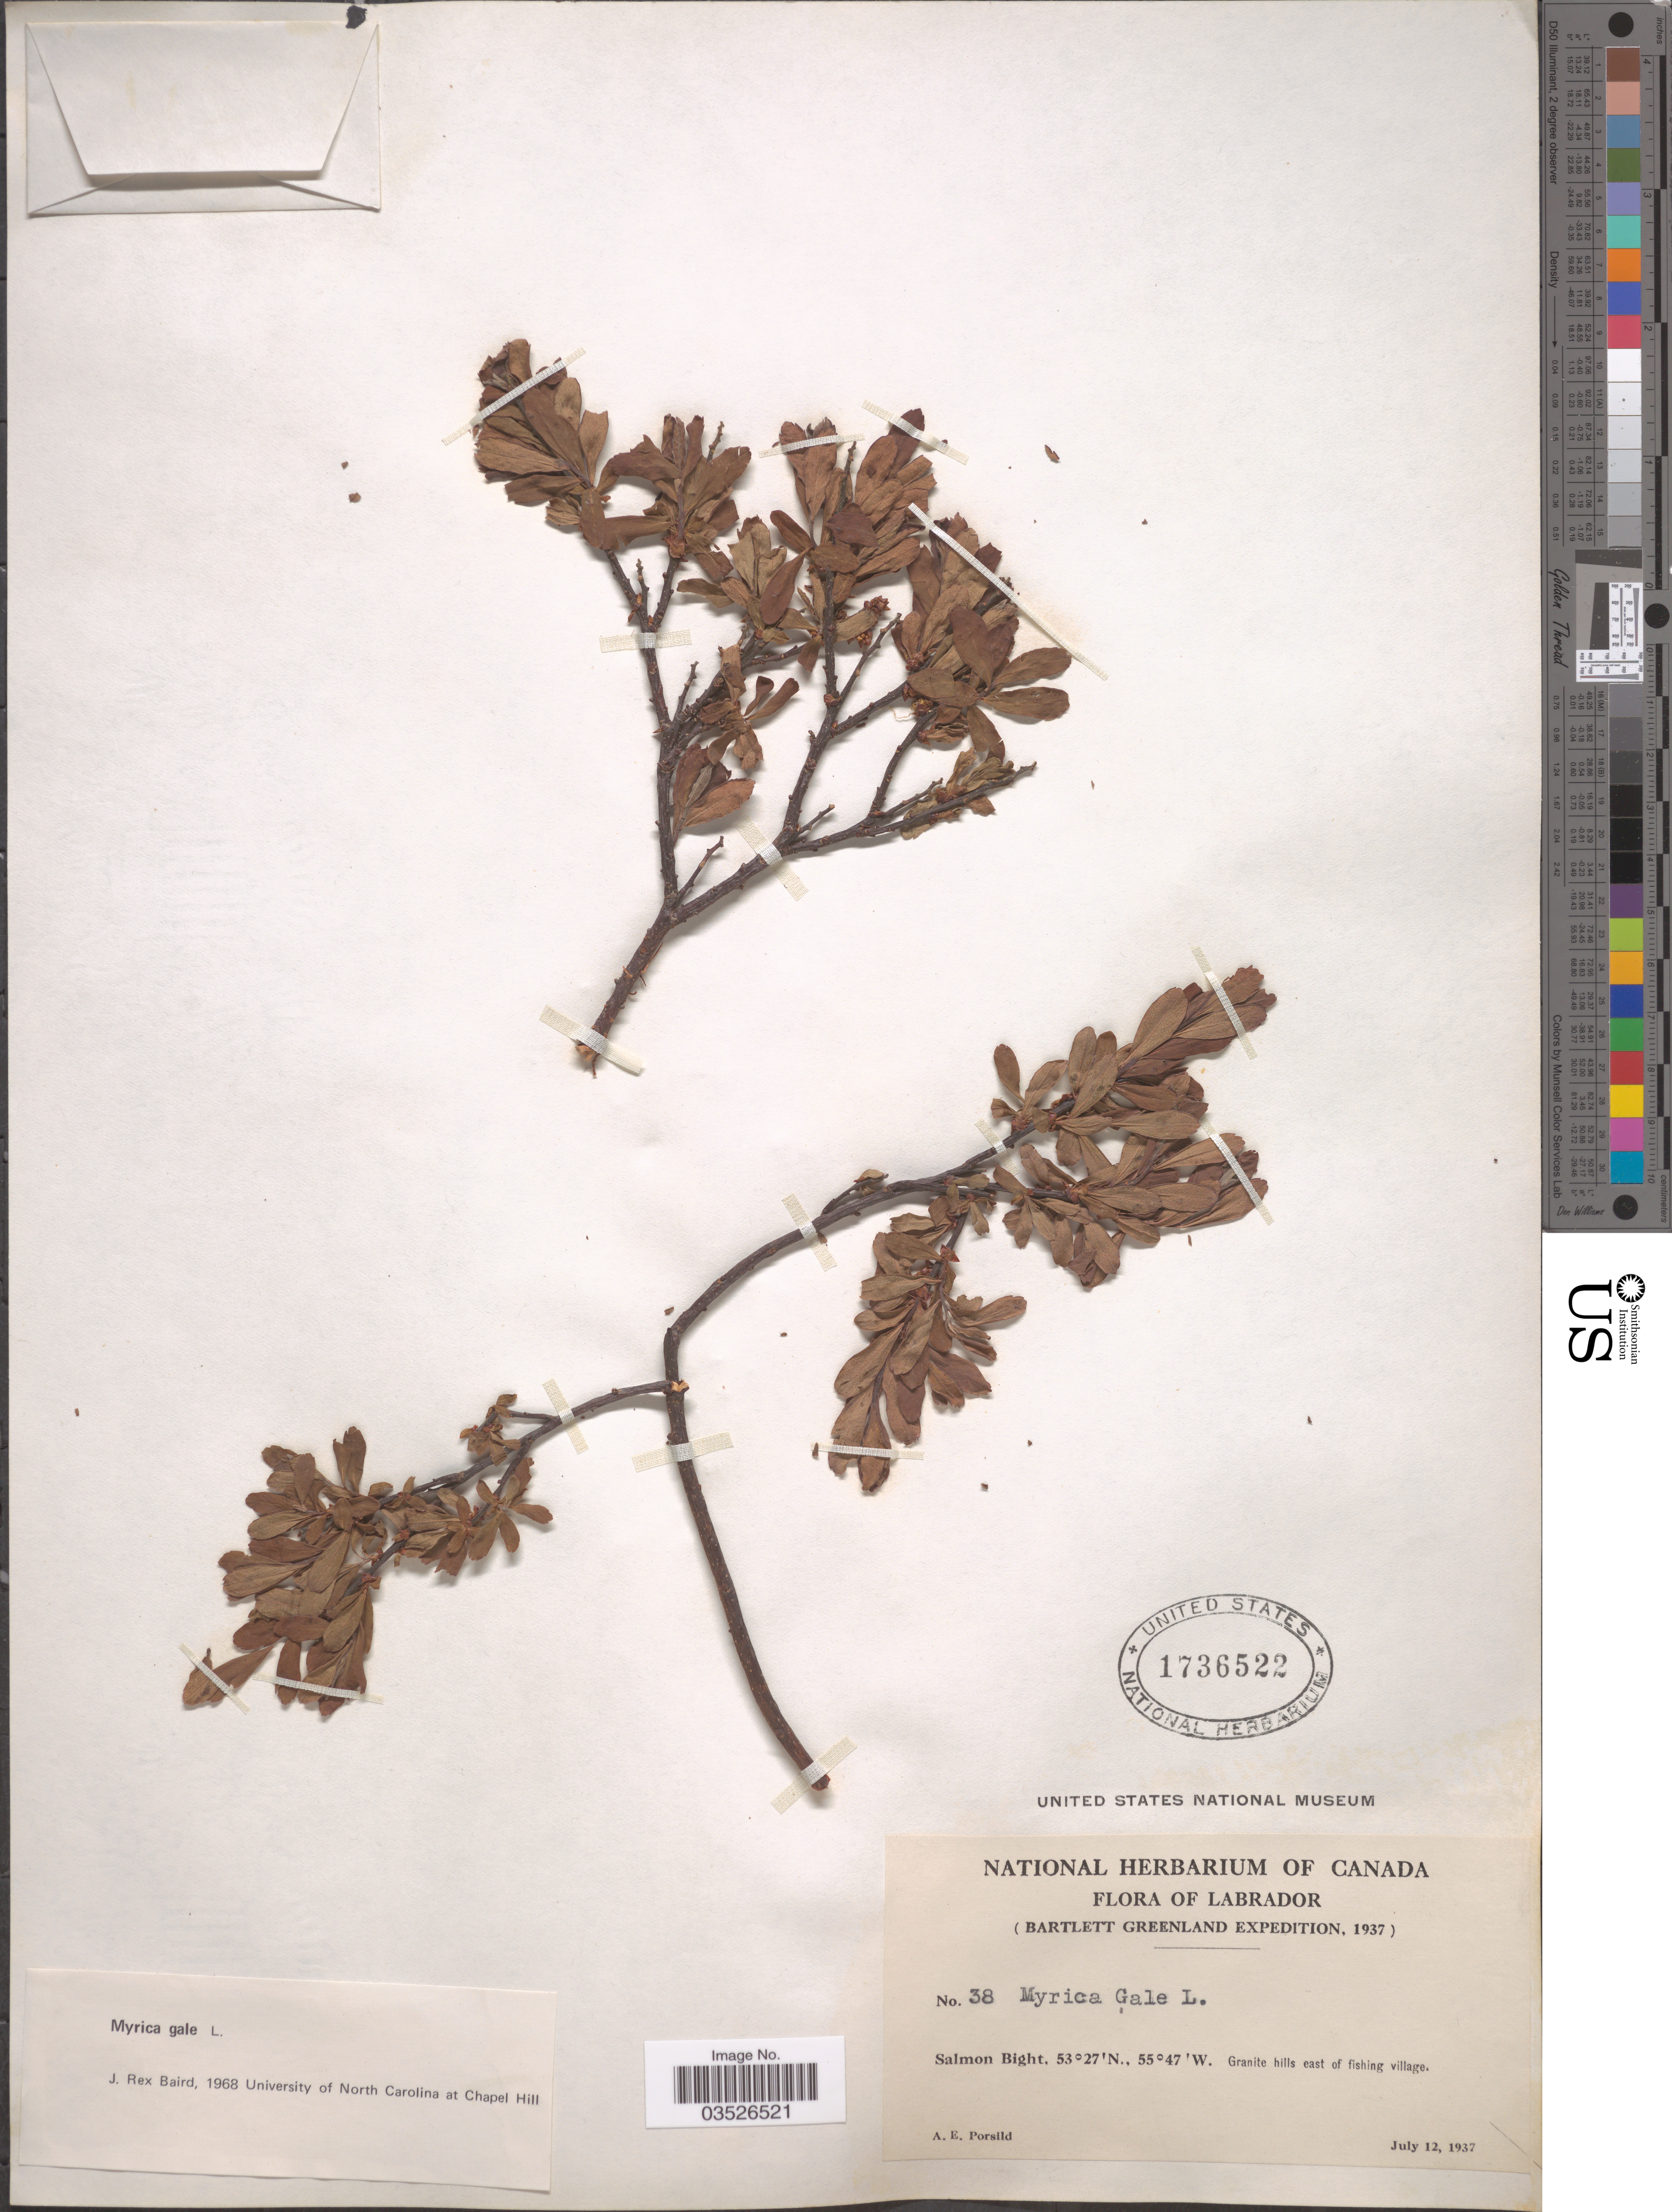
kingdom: Plantae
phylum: Tracheophyta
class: Magnoliopsida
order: Fagales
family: Myricaceae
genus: Myrica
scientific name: Myrica gale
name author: L.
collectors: A. E. Porsild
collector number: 38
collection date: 1937-07-12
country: Canada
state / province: Newfoundland and Labrador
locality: Labrador. Salmon Bight. Granite hills east of fishing village.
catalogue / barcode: US 1736522